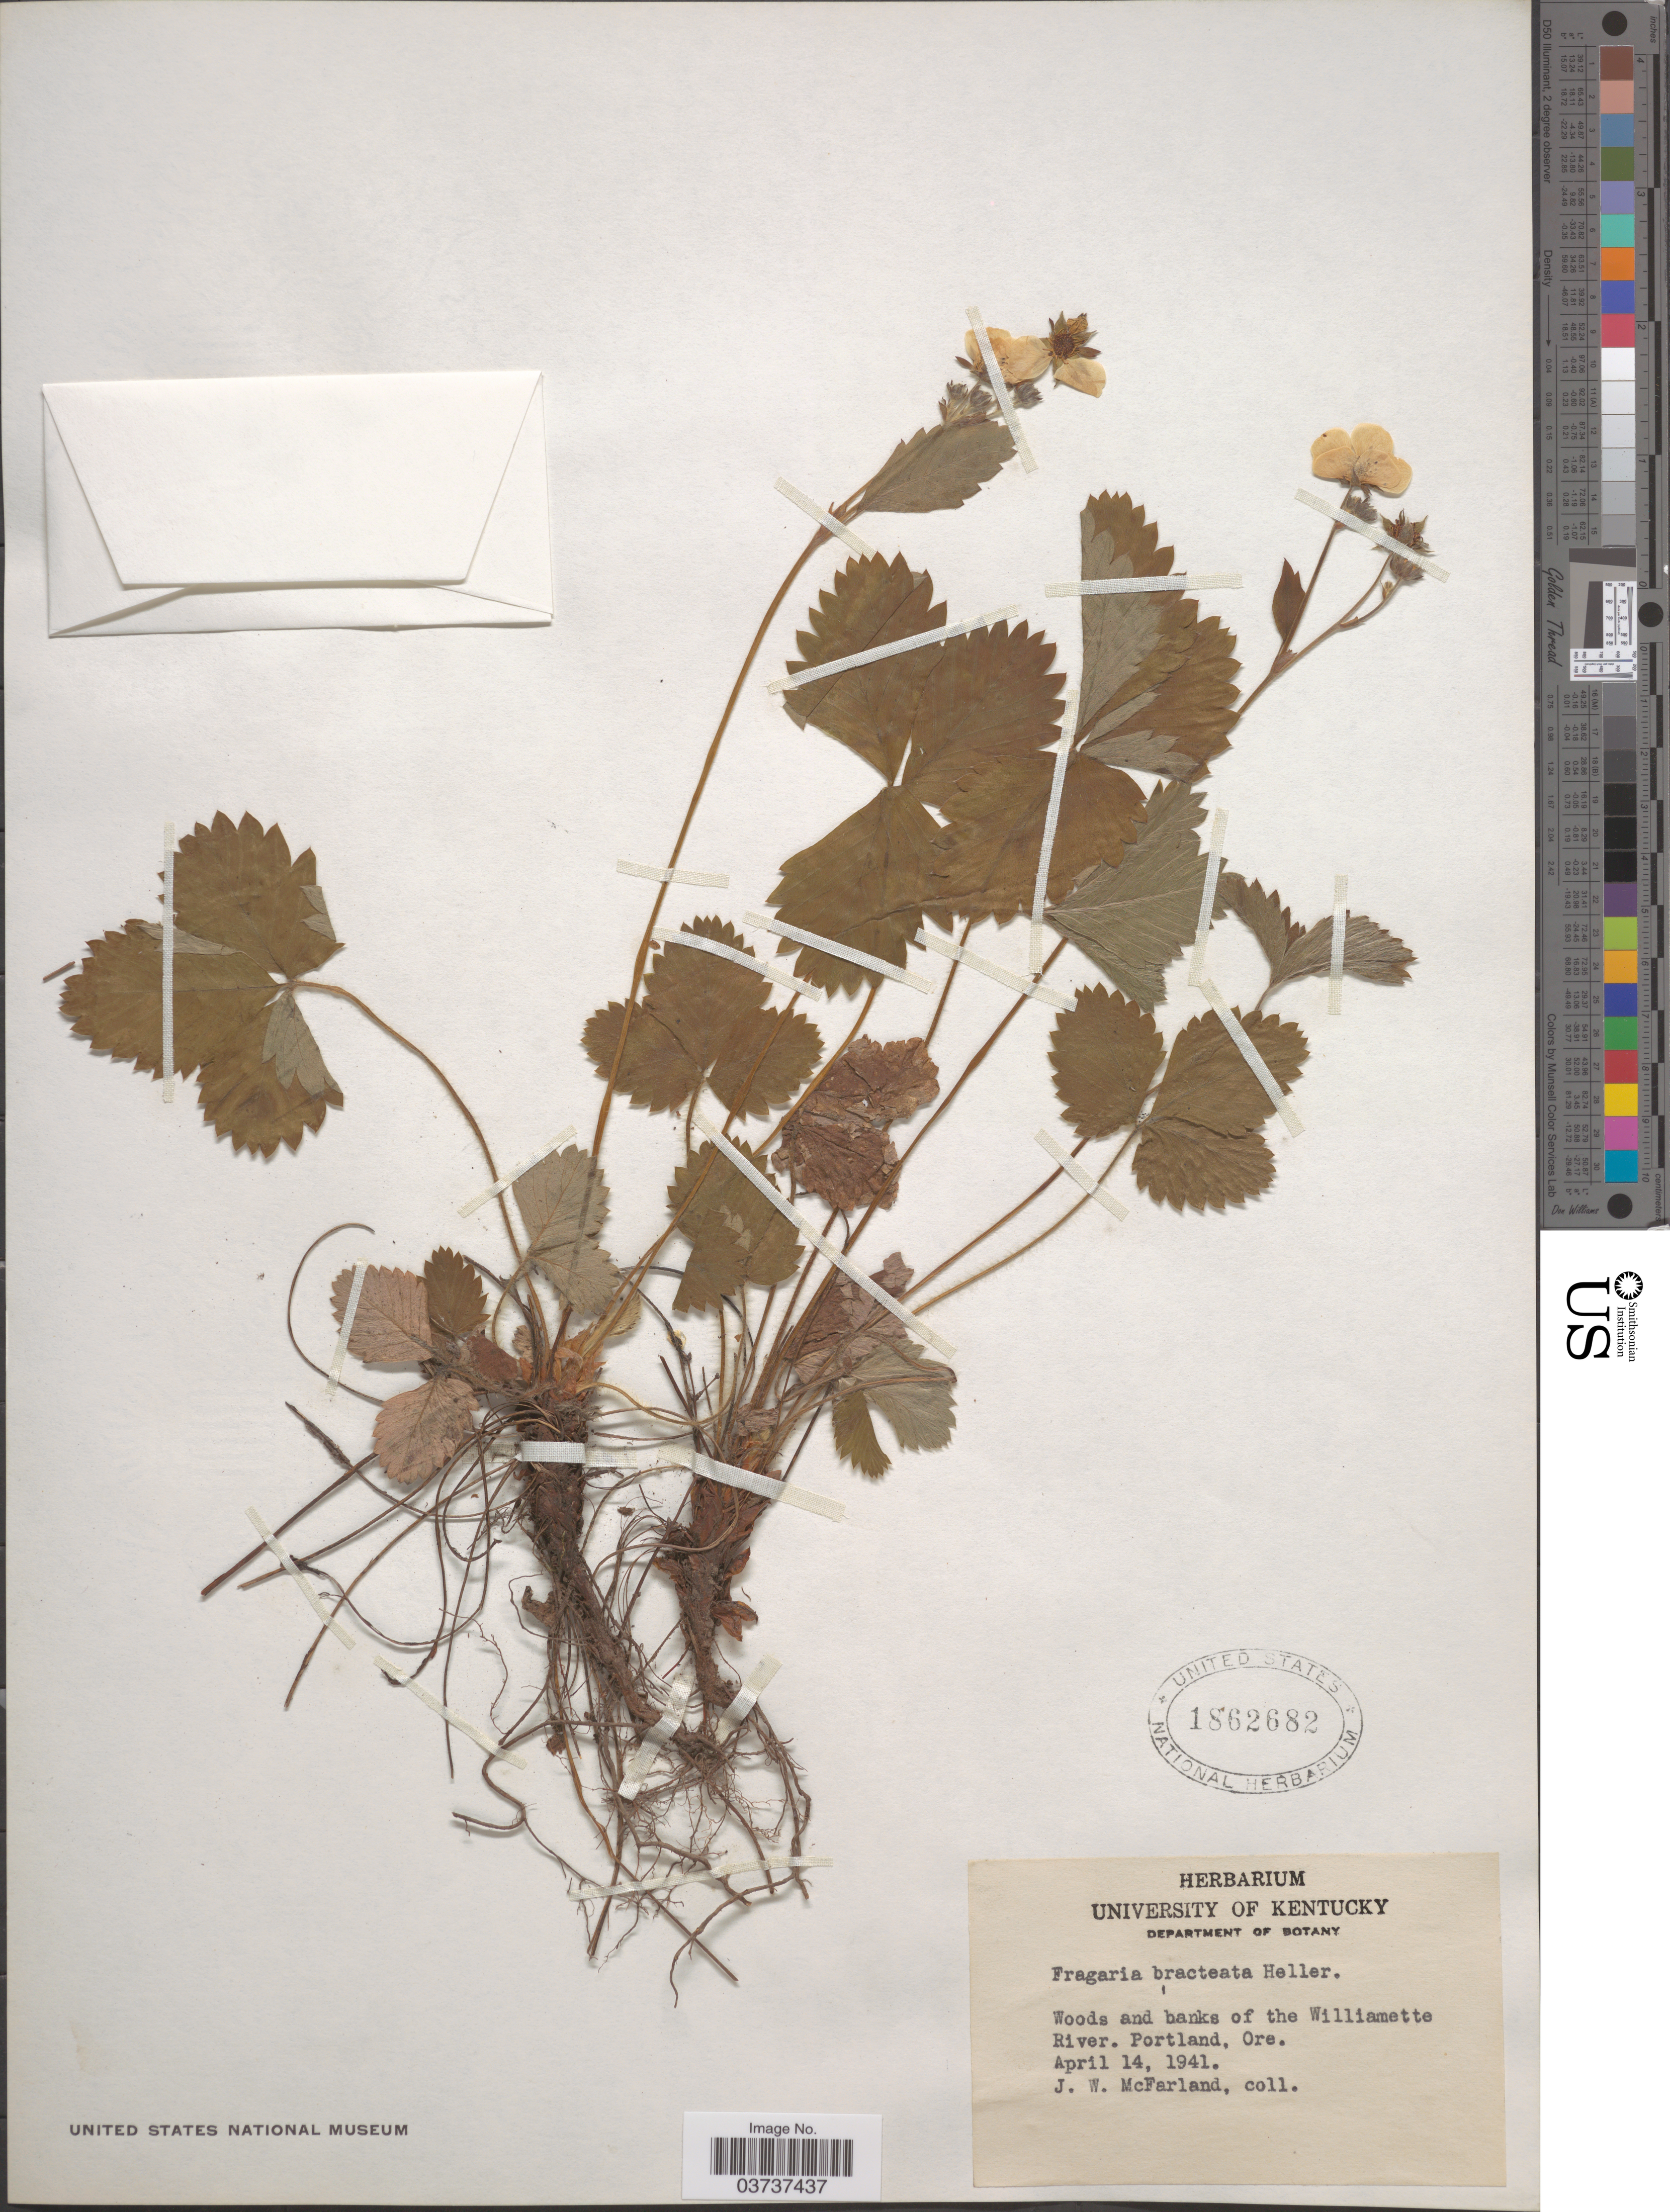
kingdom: Plantae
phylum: Tracheophyta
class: Magnoliopsida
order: Rosales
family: Rosaceae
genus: Fragaria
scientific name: Fragaria vesca subsp. bracteata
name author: L.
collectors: J. Mcfarland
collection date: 1941-04-14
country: United States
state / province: Oregon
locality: Woods and banks of the Williamette River. Portland.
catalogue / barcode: US 1862682